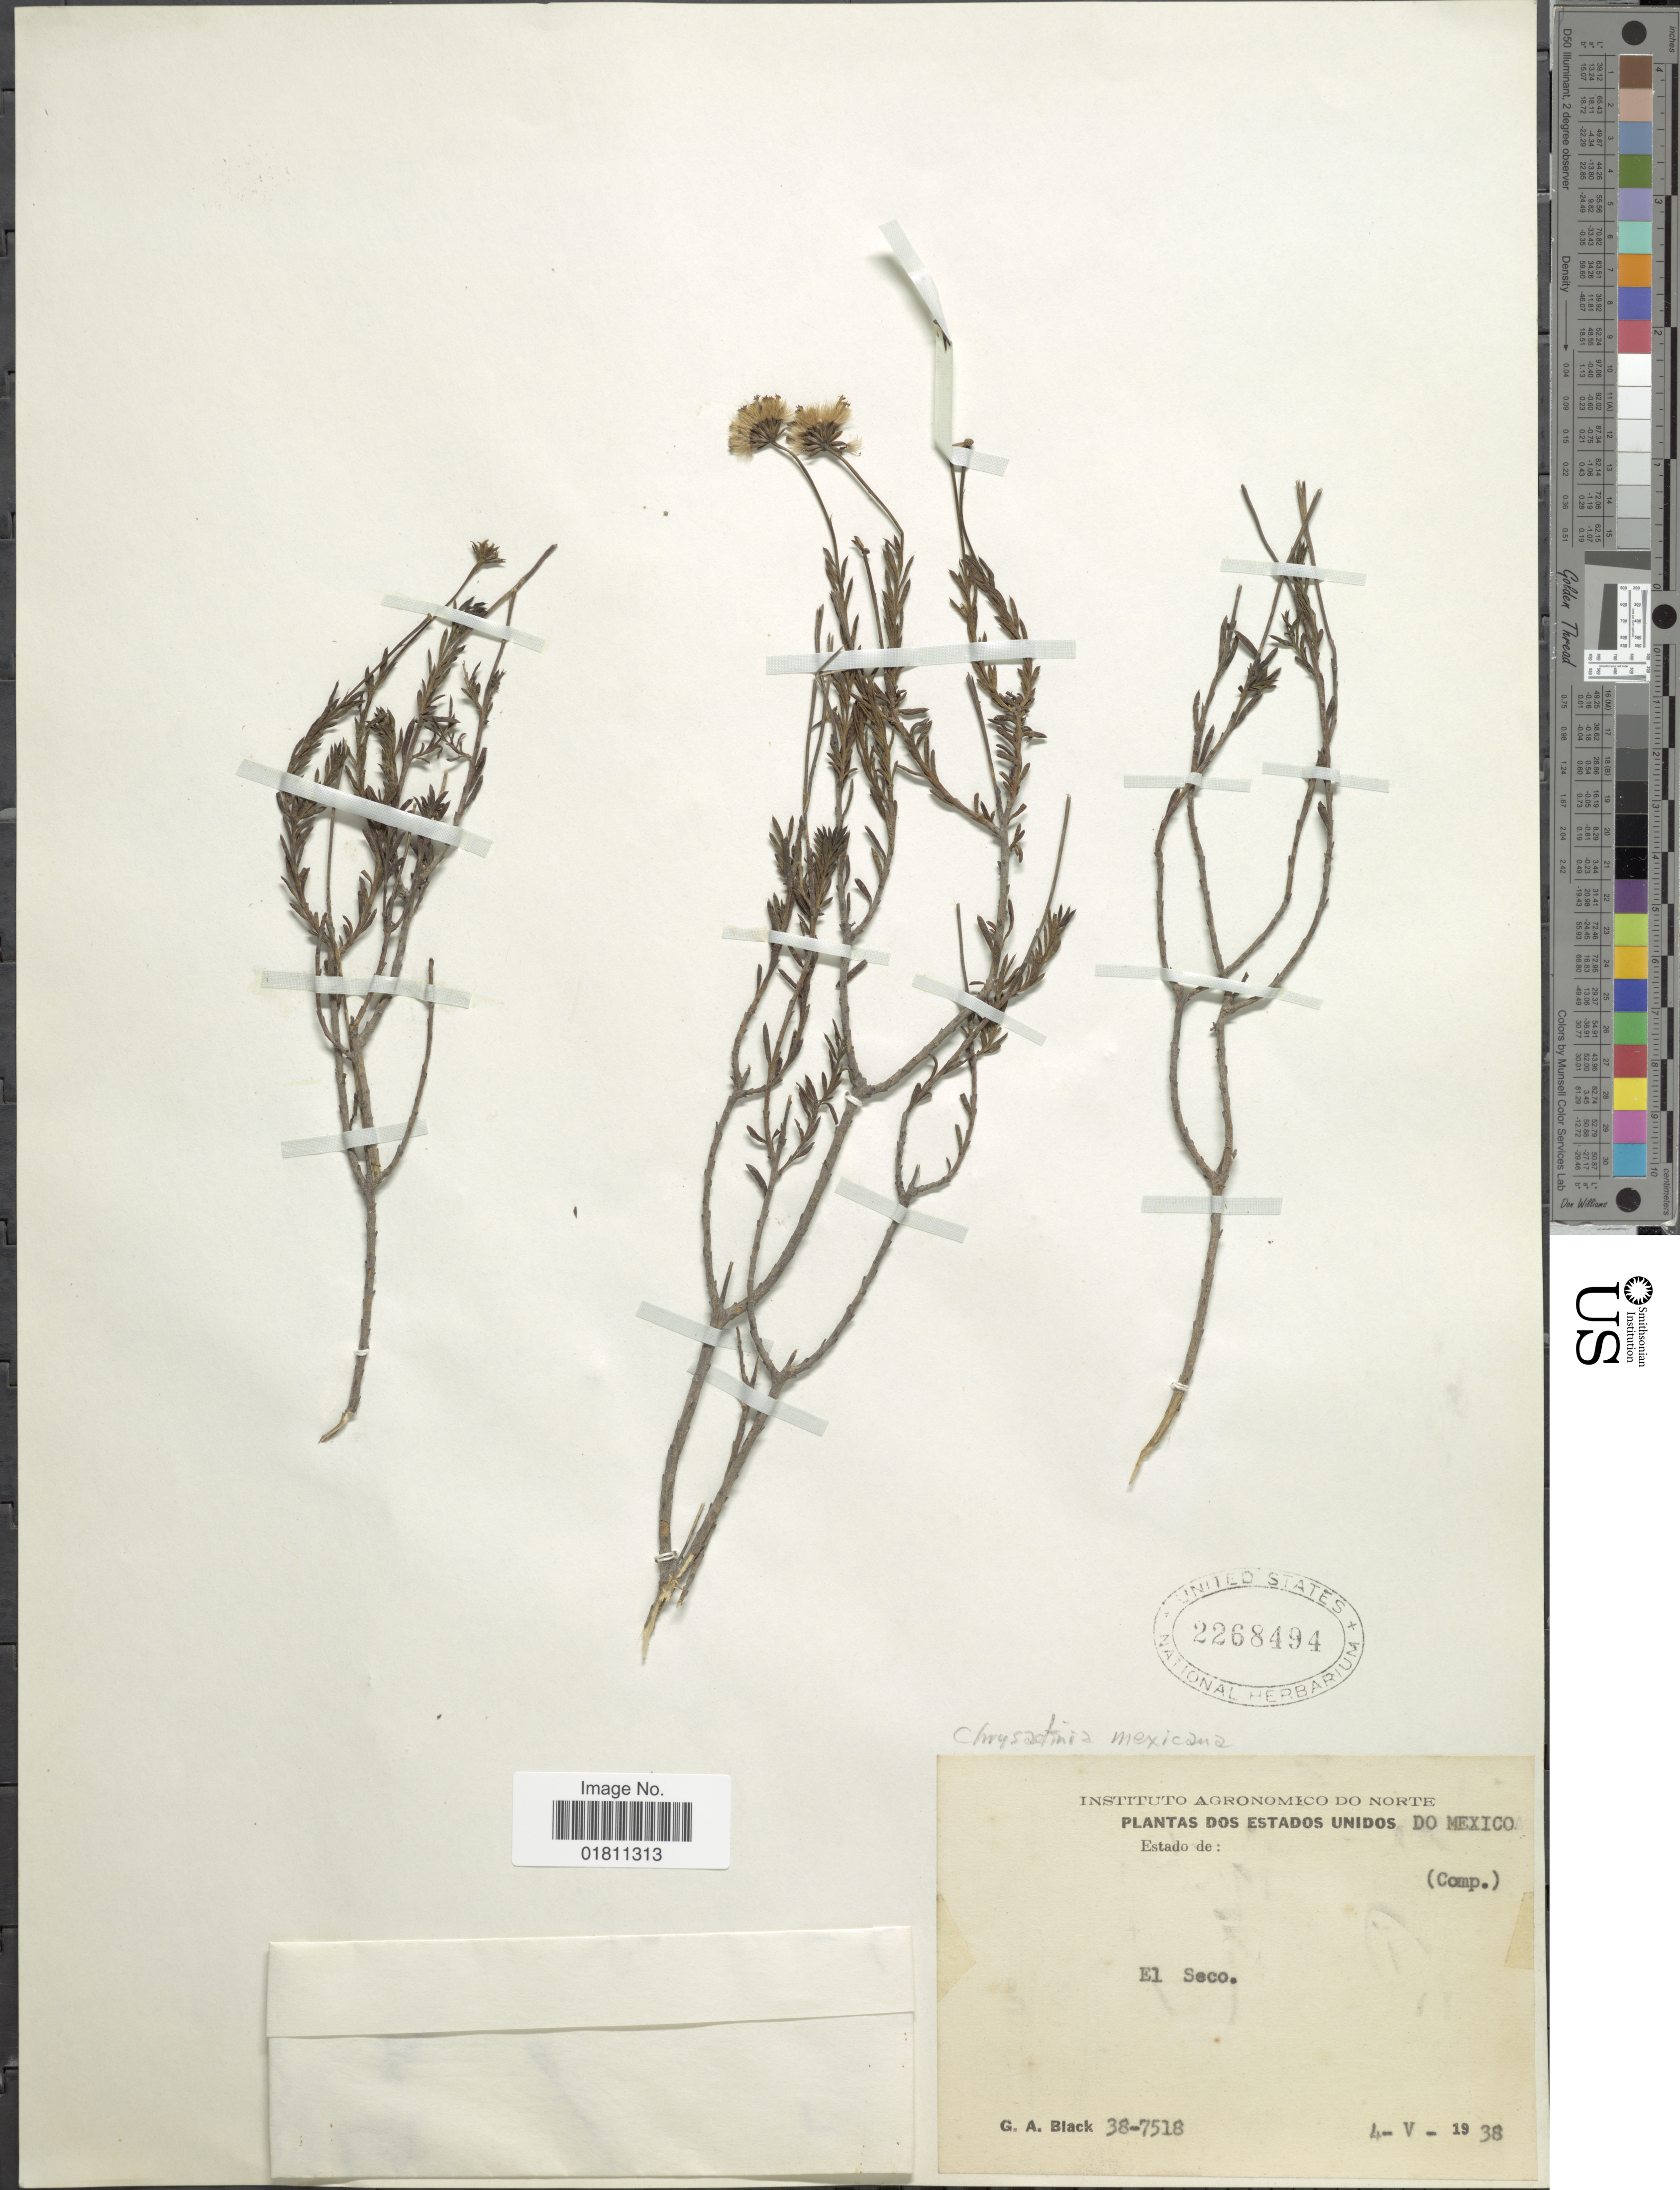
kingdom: Plantae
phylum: Tracheophyta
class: Magnoliopsida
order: Asterales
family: Asteraceae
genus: Chrysactinia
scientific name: Chrysactinia mexicana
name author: A. Gray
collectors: G. A. Black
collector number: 38-7518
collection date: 1938-05-04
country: Mexico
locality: Dos Estados Unidos do Mexico. El Seco.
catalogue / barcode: US 2268494